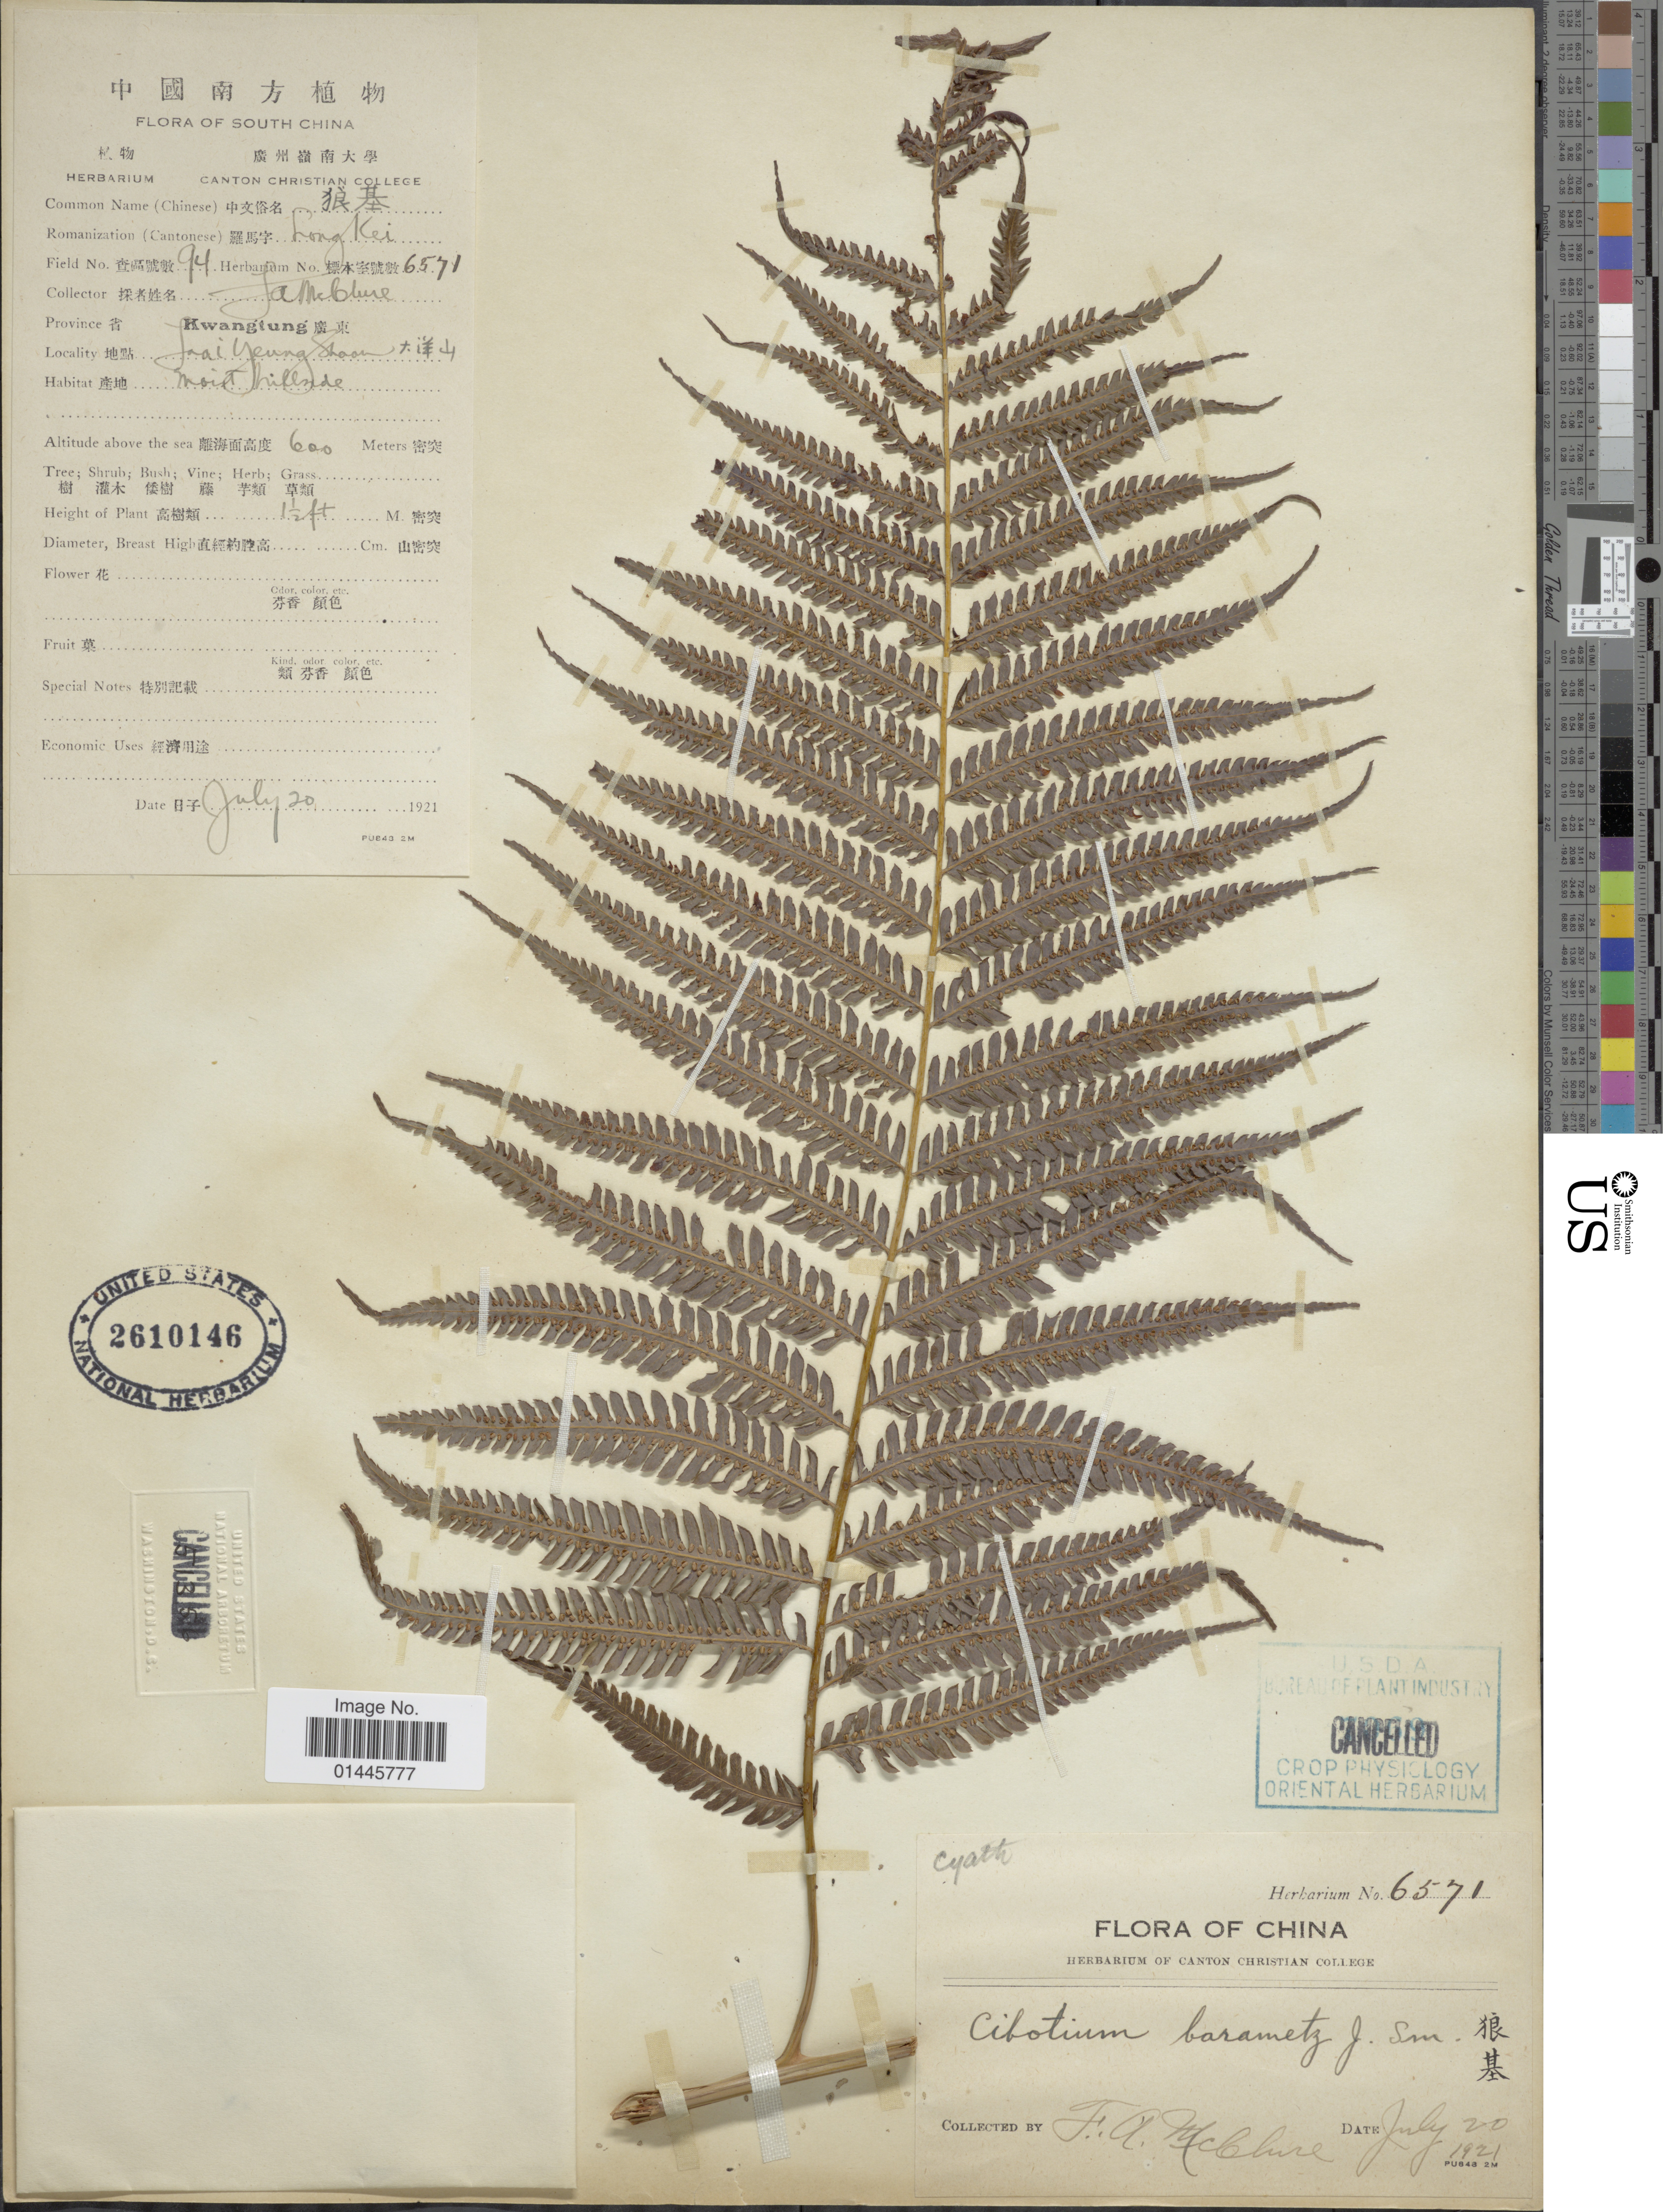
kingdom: Plantae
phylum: Tracheophyta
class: Polypodiopsida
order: Cyatheales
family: Cibotiaceae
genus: Cibotium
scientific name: Cibotium barometz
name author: (L.) J. Sm.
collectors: F. A. McClure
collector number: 6571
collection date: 1921-07-20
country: China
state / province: Guangdong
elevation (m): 600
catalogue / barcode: US 2610146